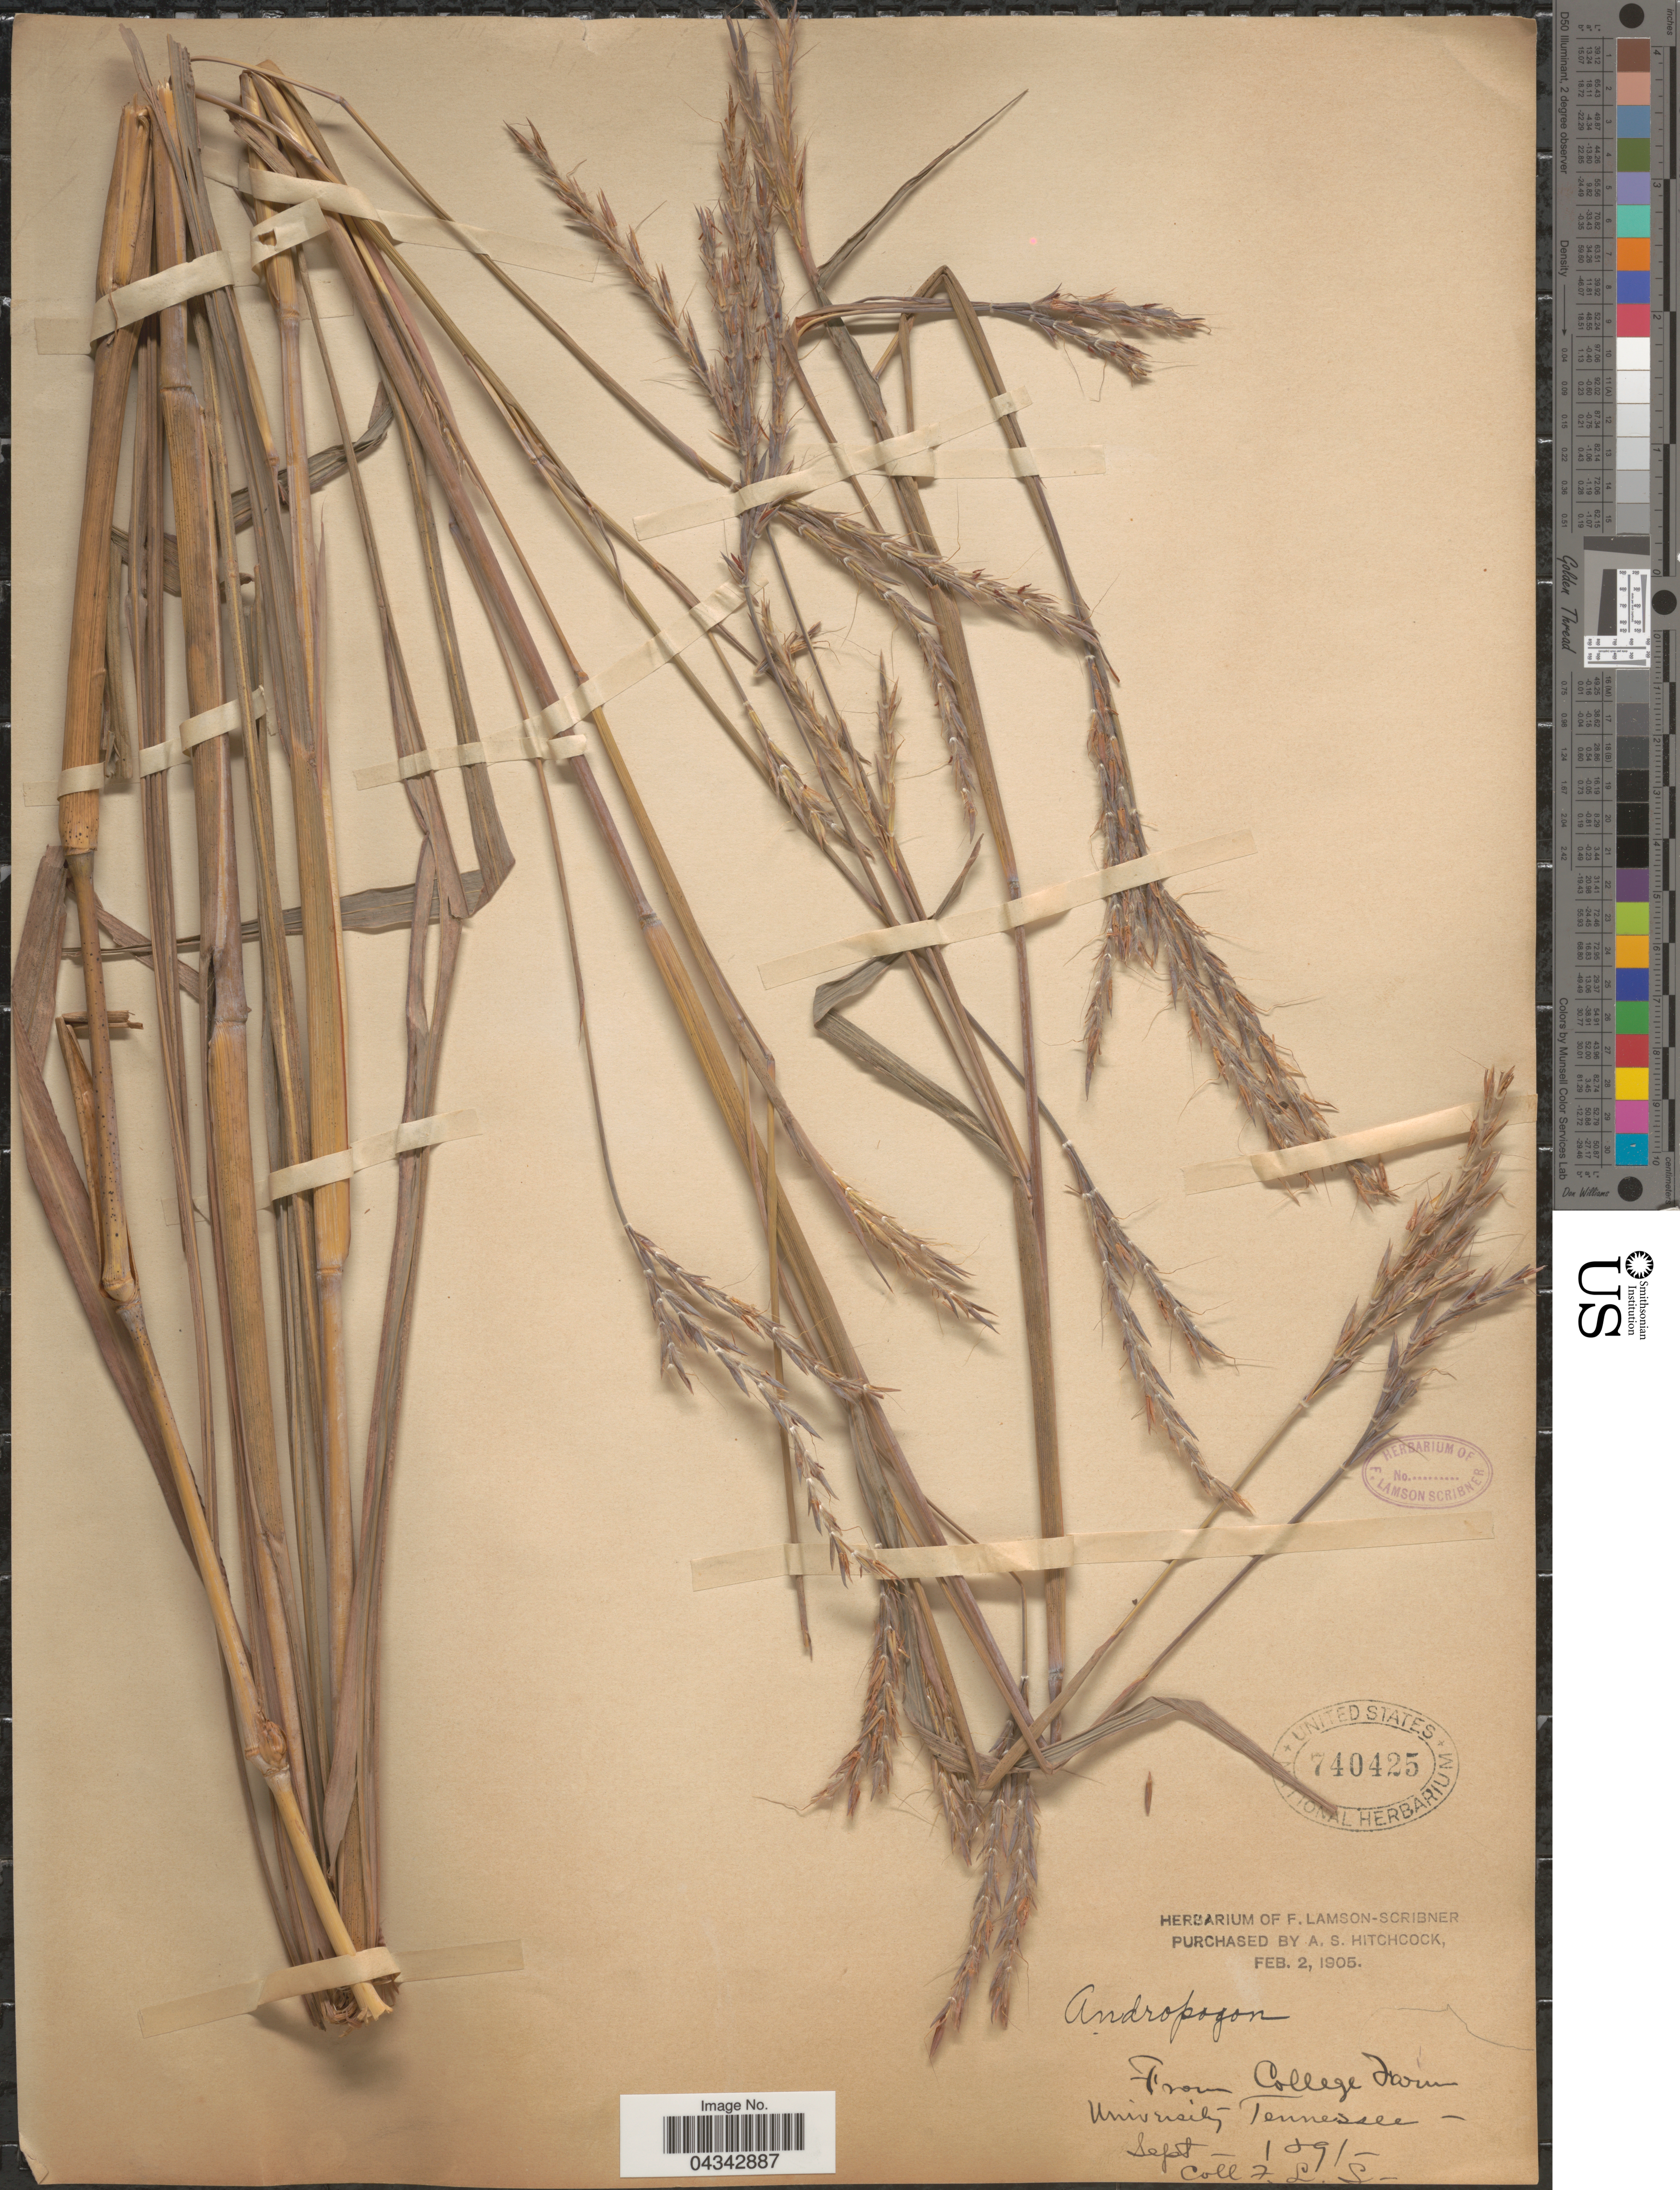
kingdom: Plantae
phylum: Tracheophyta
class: Liliopsida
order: Poales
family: Poaceae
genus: Andropogon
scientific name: Andropogon gerardii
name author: Vitman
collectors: F. L. Scribner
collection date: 1891-09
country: United States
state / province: Tennessee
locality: From College Farm University.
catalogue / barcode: US 740425